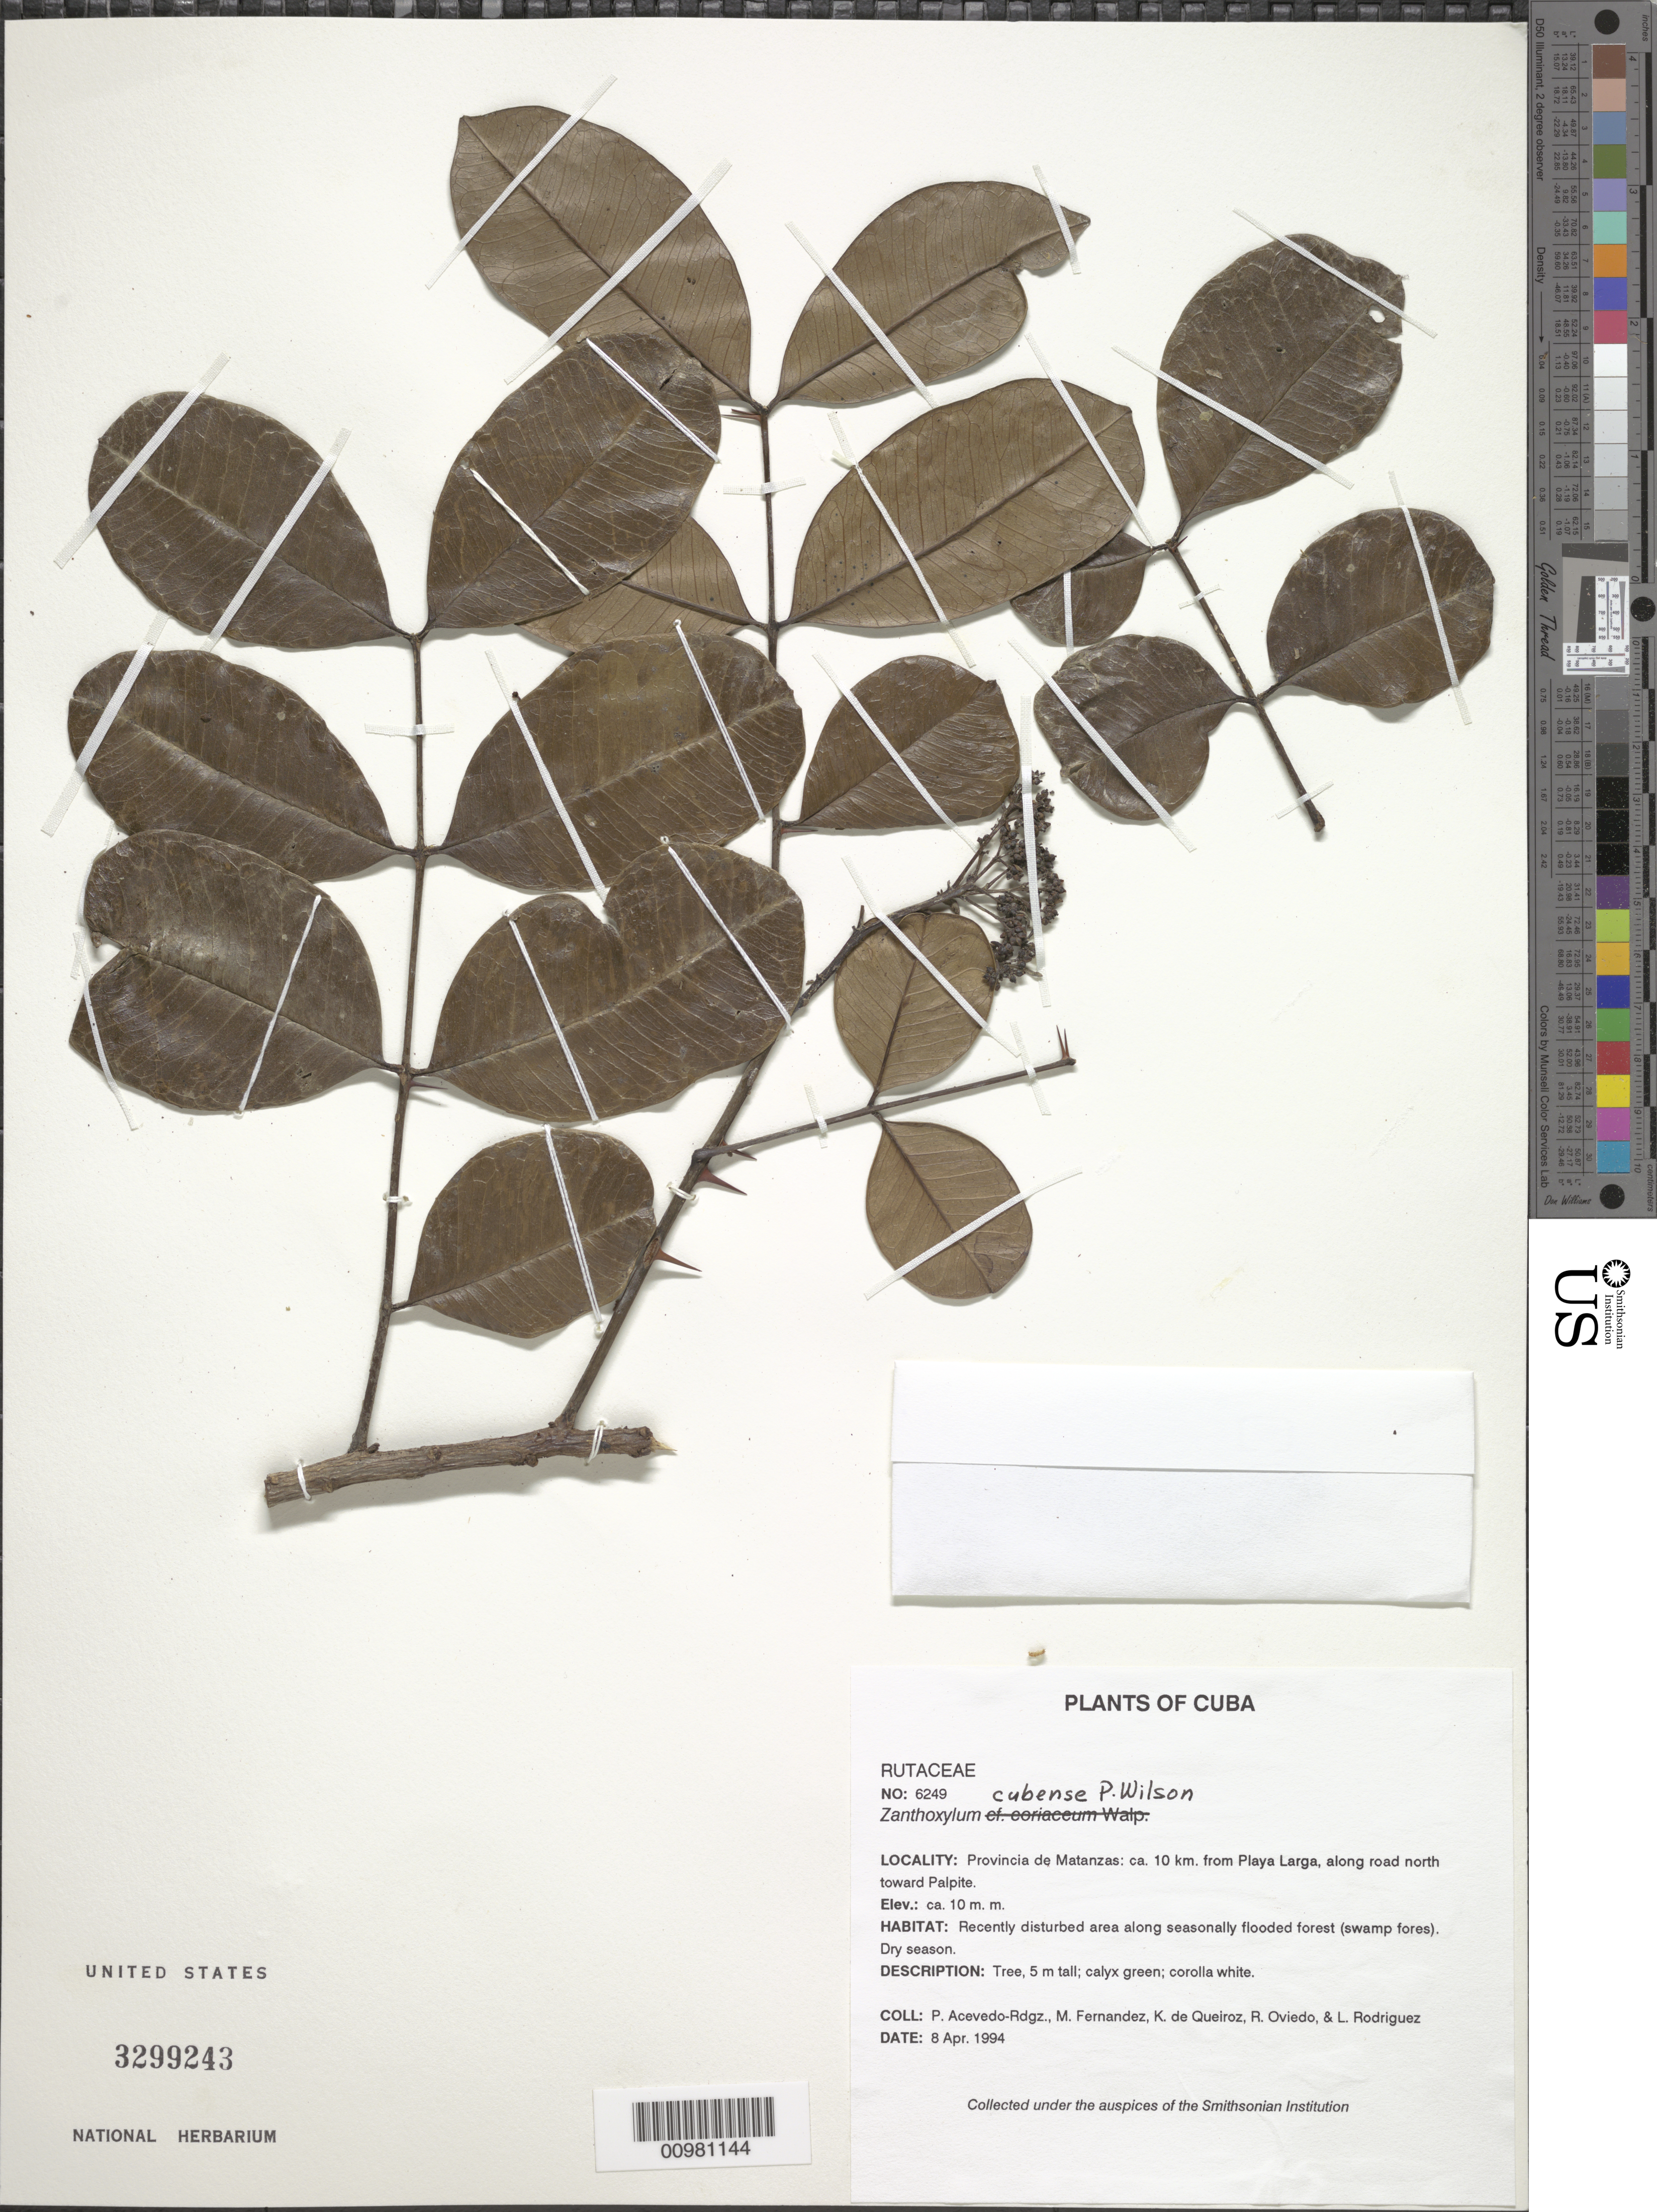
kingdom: Plantae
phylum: Tracheophyta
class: Magnoliopsida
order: Sapindales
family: Rutaceae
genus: Zanthoxylum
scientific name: Zanthoxylum cubense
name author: P. Wilson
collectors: P. Acevedo-Rodr., M. Fernández, K. De Queiroz, R. Oviedo & L. Rodriguez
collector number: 6249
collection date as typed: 08 Apr 1994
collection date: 1994-04-08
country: Cuba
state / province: Matanzas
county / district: Municipio de Ciénaga de Zapata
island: Cuba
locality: Approx. 10 km from Playa Larga, along the road going north towards Palpite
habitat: Recently disturbed area along seasonally flooded forest (swamp fores). Dry season.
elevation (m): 10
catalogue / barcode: US 3299243